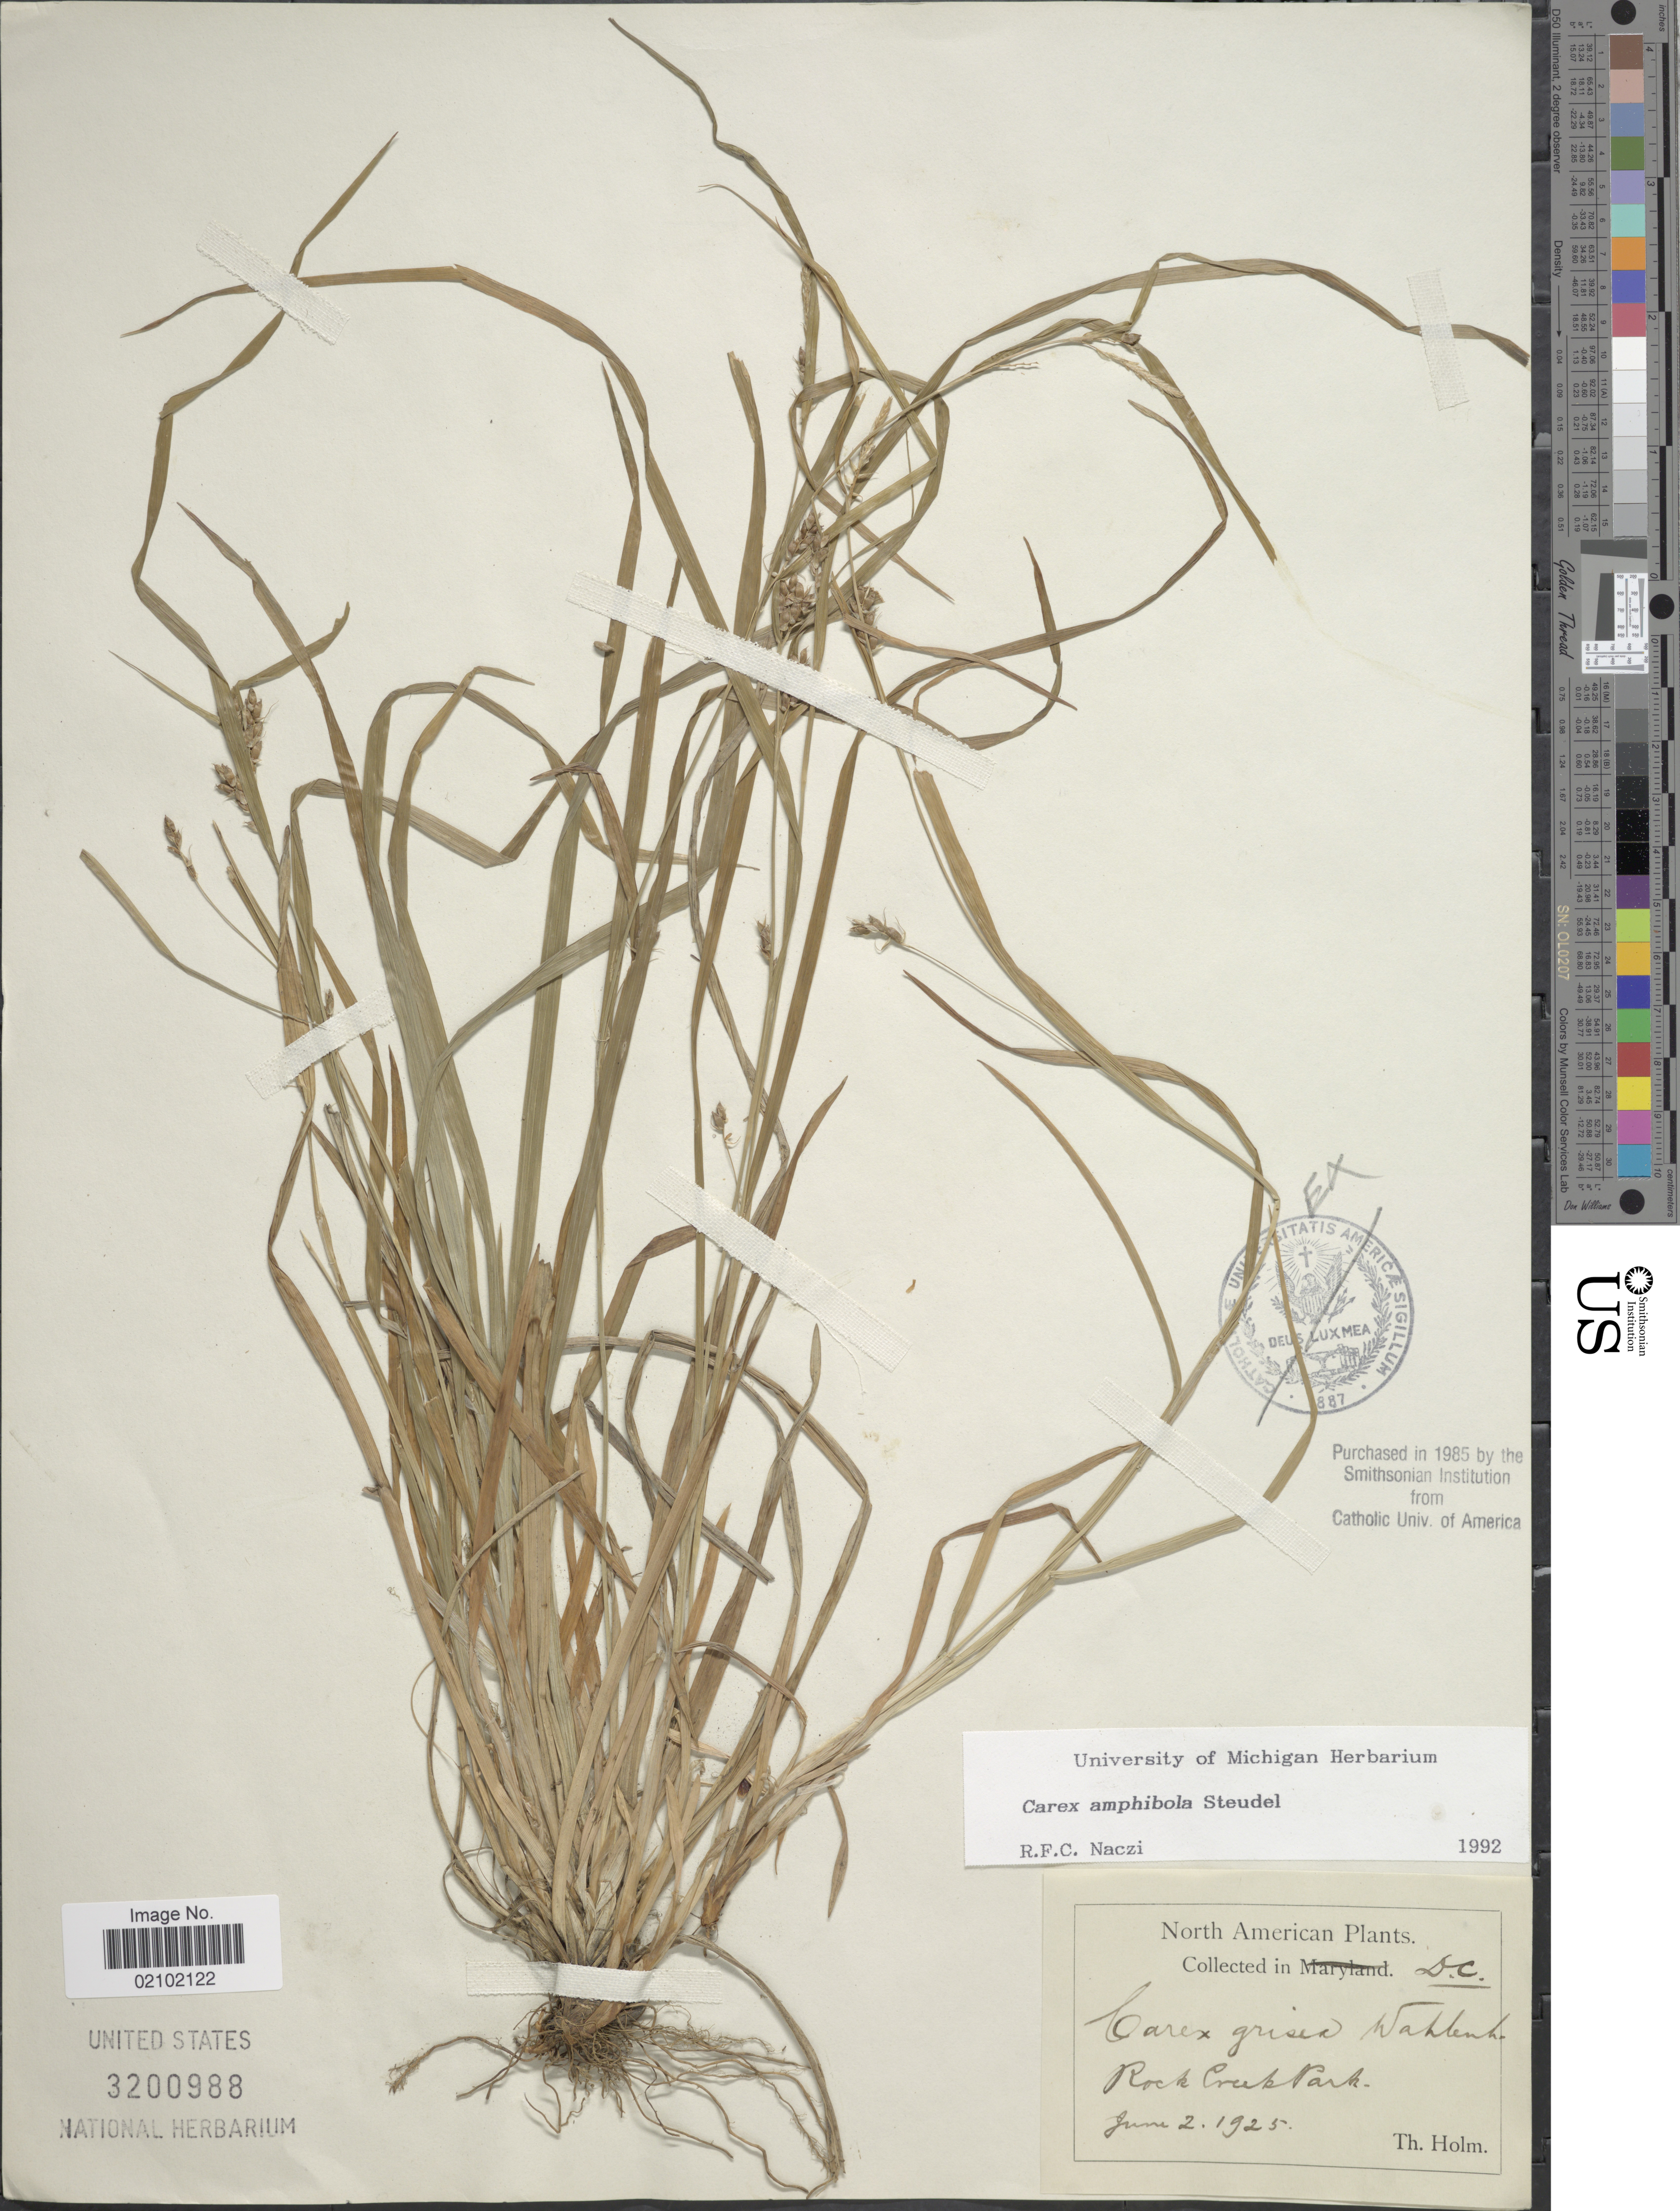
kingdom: Plantae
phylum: Tracheophyta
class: Liliopsida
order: Poales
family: Cyperaceae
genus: Carex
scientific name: Carex amphibola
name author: Steud.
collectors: T. Holm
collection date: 1925-06-02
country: United States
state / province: District of Columbia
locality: Rock Creek Park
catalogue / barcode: US 3200988